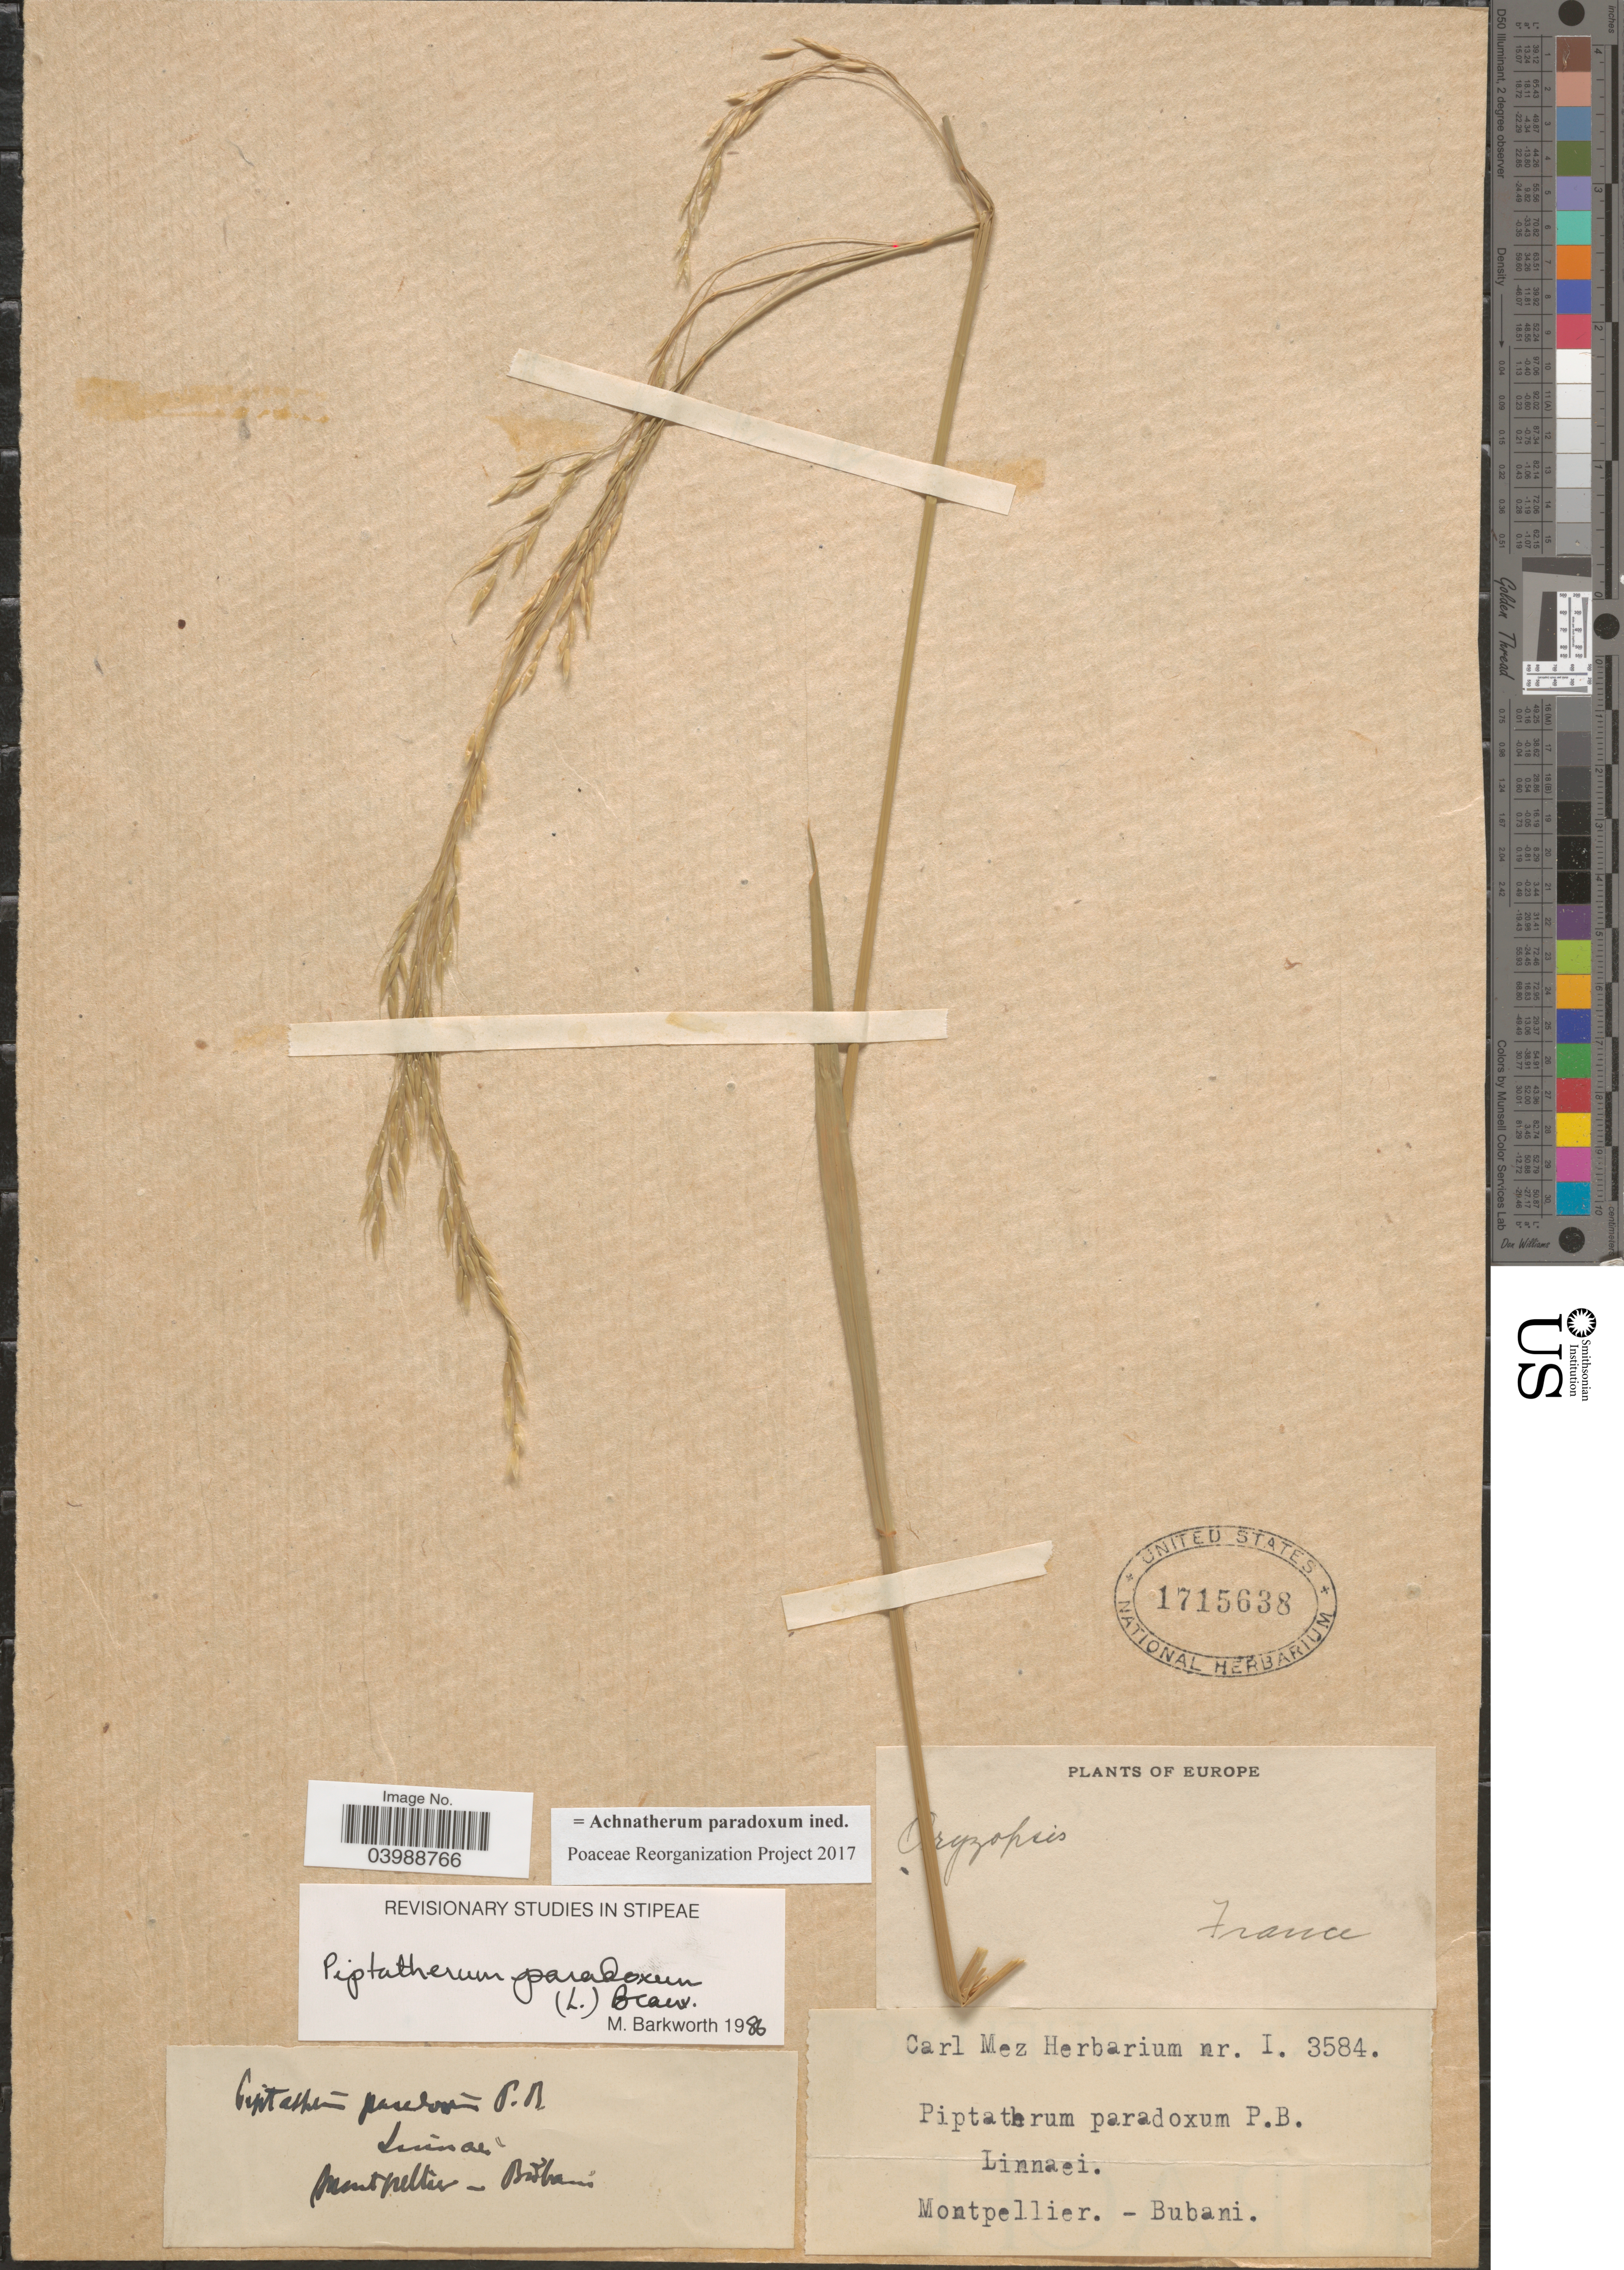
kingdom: Plantae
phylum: Tracheophyta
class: Liliopsida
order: Poales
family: Poaceae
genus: Achnatherum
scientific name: Achnatherum paradoxum ined.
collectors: Bubani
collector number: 1/3584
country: France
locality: Europe. Montpellier.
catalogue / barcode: US 1715638